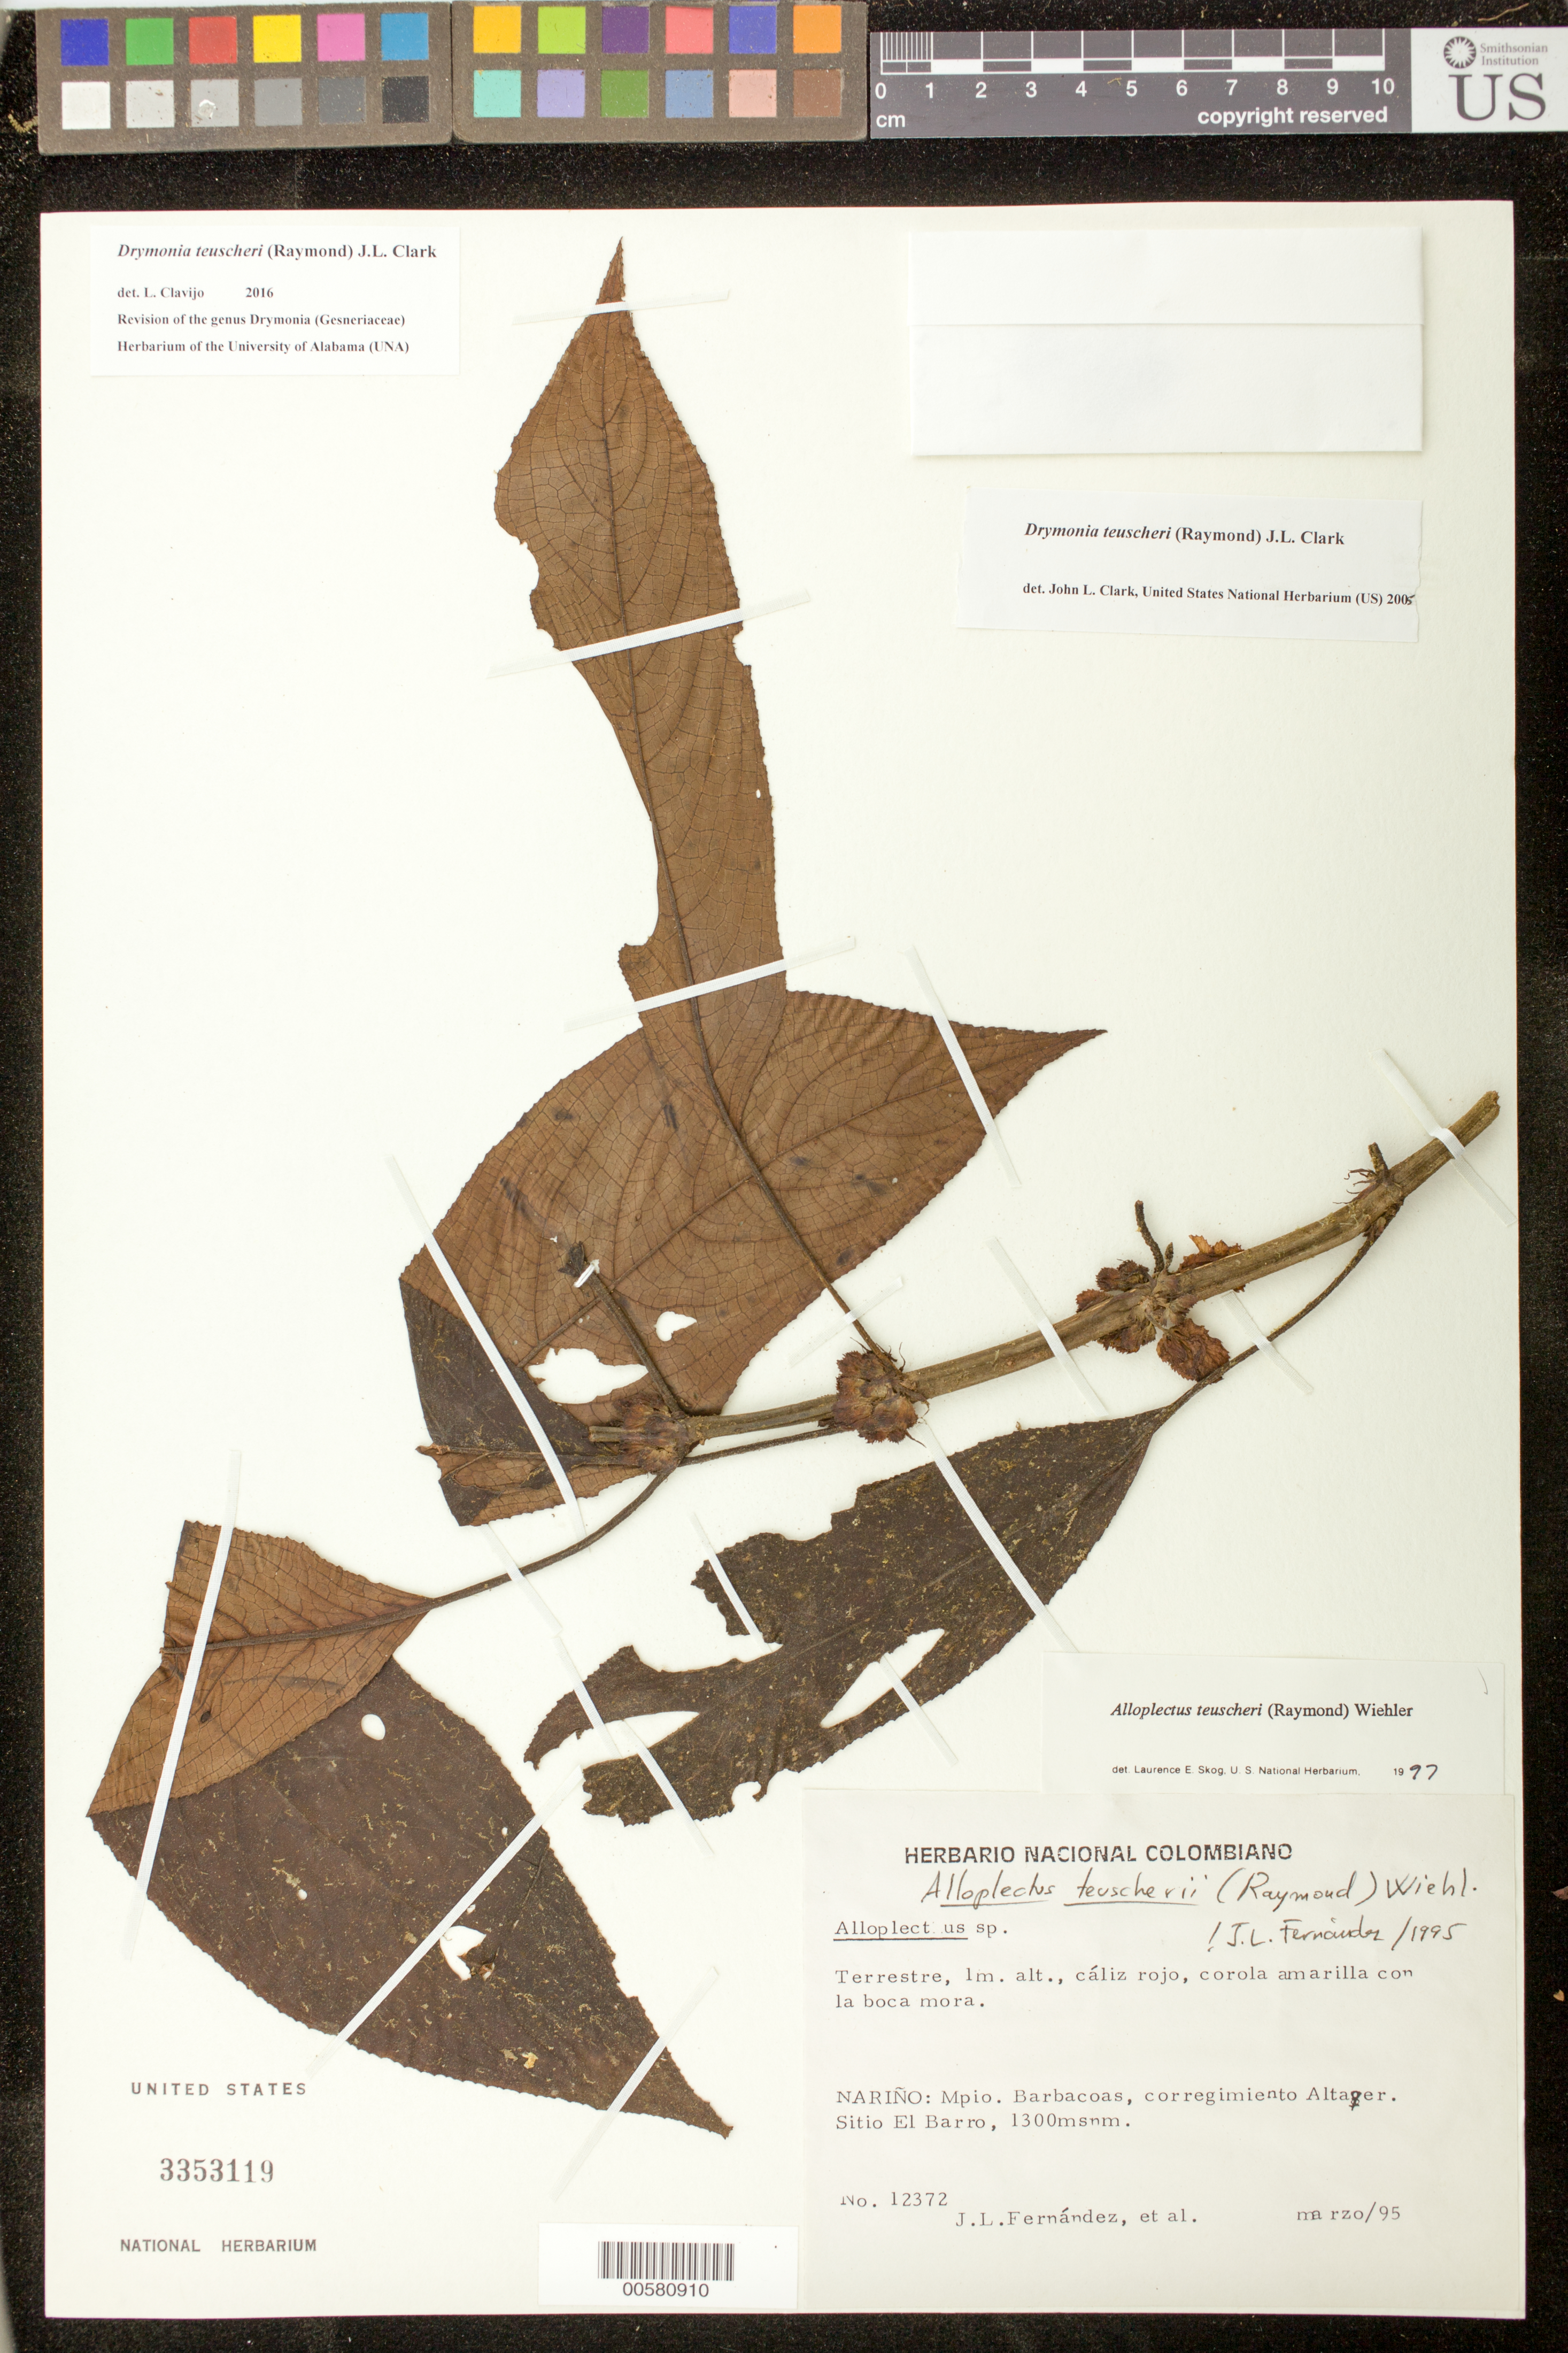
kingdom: Plantae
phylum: Tracheophyta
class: Magnoliopsida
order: Lamiales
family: Gesneriaceae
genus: Drymonia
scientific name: Drymonia teuscheri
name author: (Raymond) J.L. Clark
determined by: Clark, J. L., (SEL), The Marie Selby Botanical Garden (UNITED STATES)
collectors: J. L. Fernández-Alonso & et al.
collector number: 12372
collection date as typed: Mar 1995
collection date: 1995-03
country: Colombia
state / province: Nariño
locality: Mpio. Barbacoas, corregimiento Altaquer , sitio El Barro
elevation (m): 1300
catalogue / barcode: US 3353119